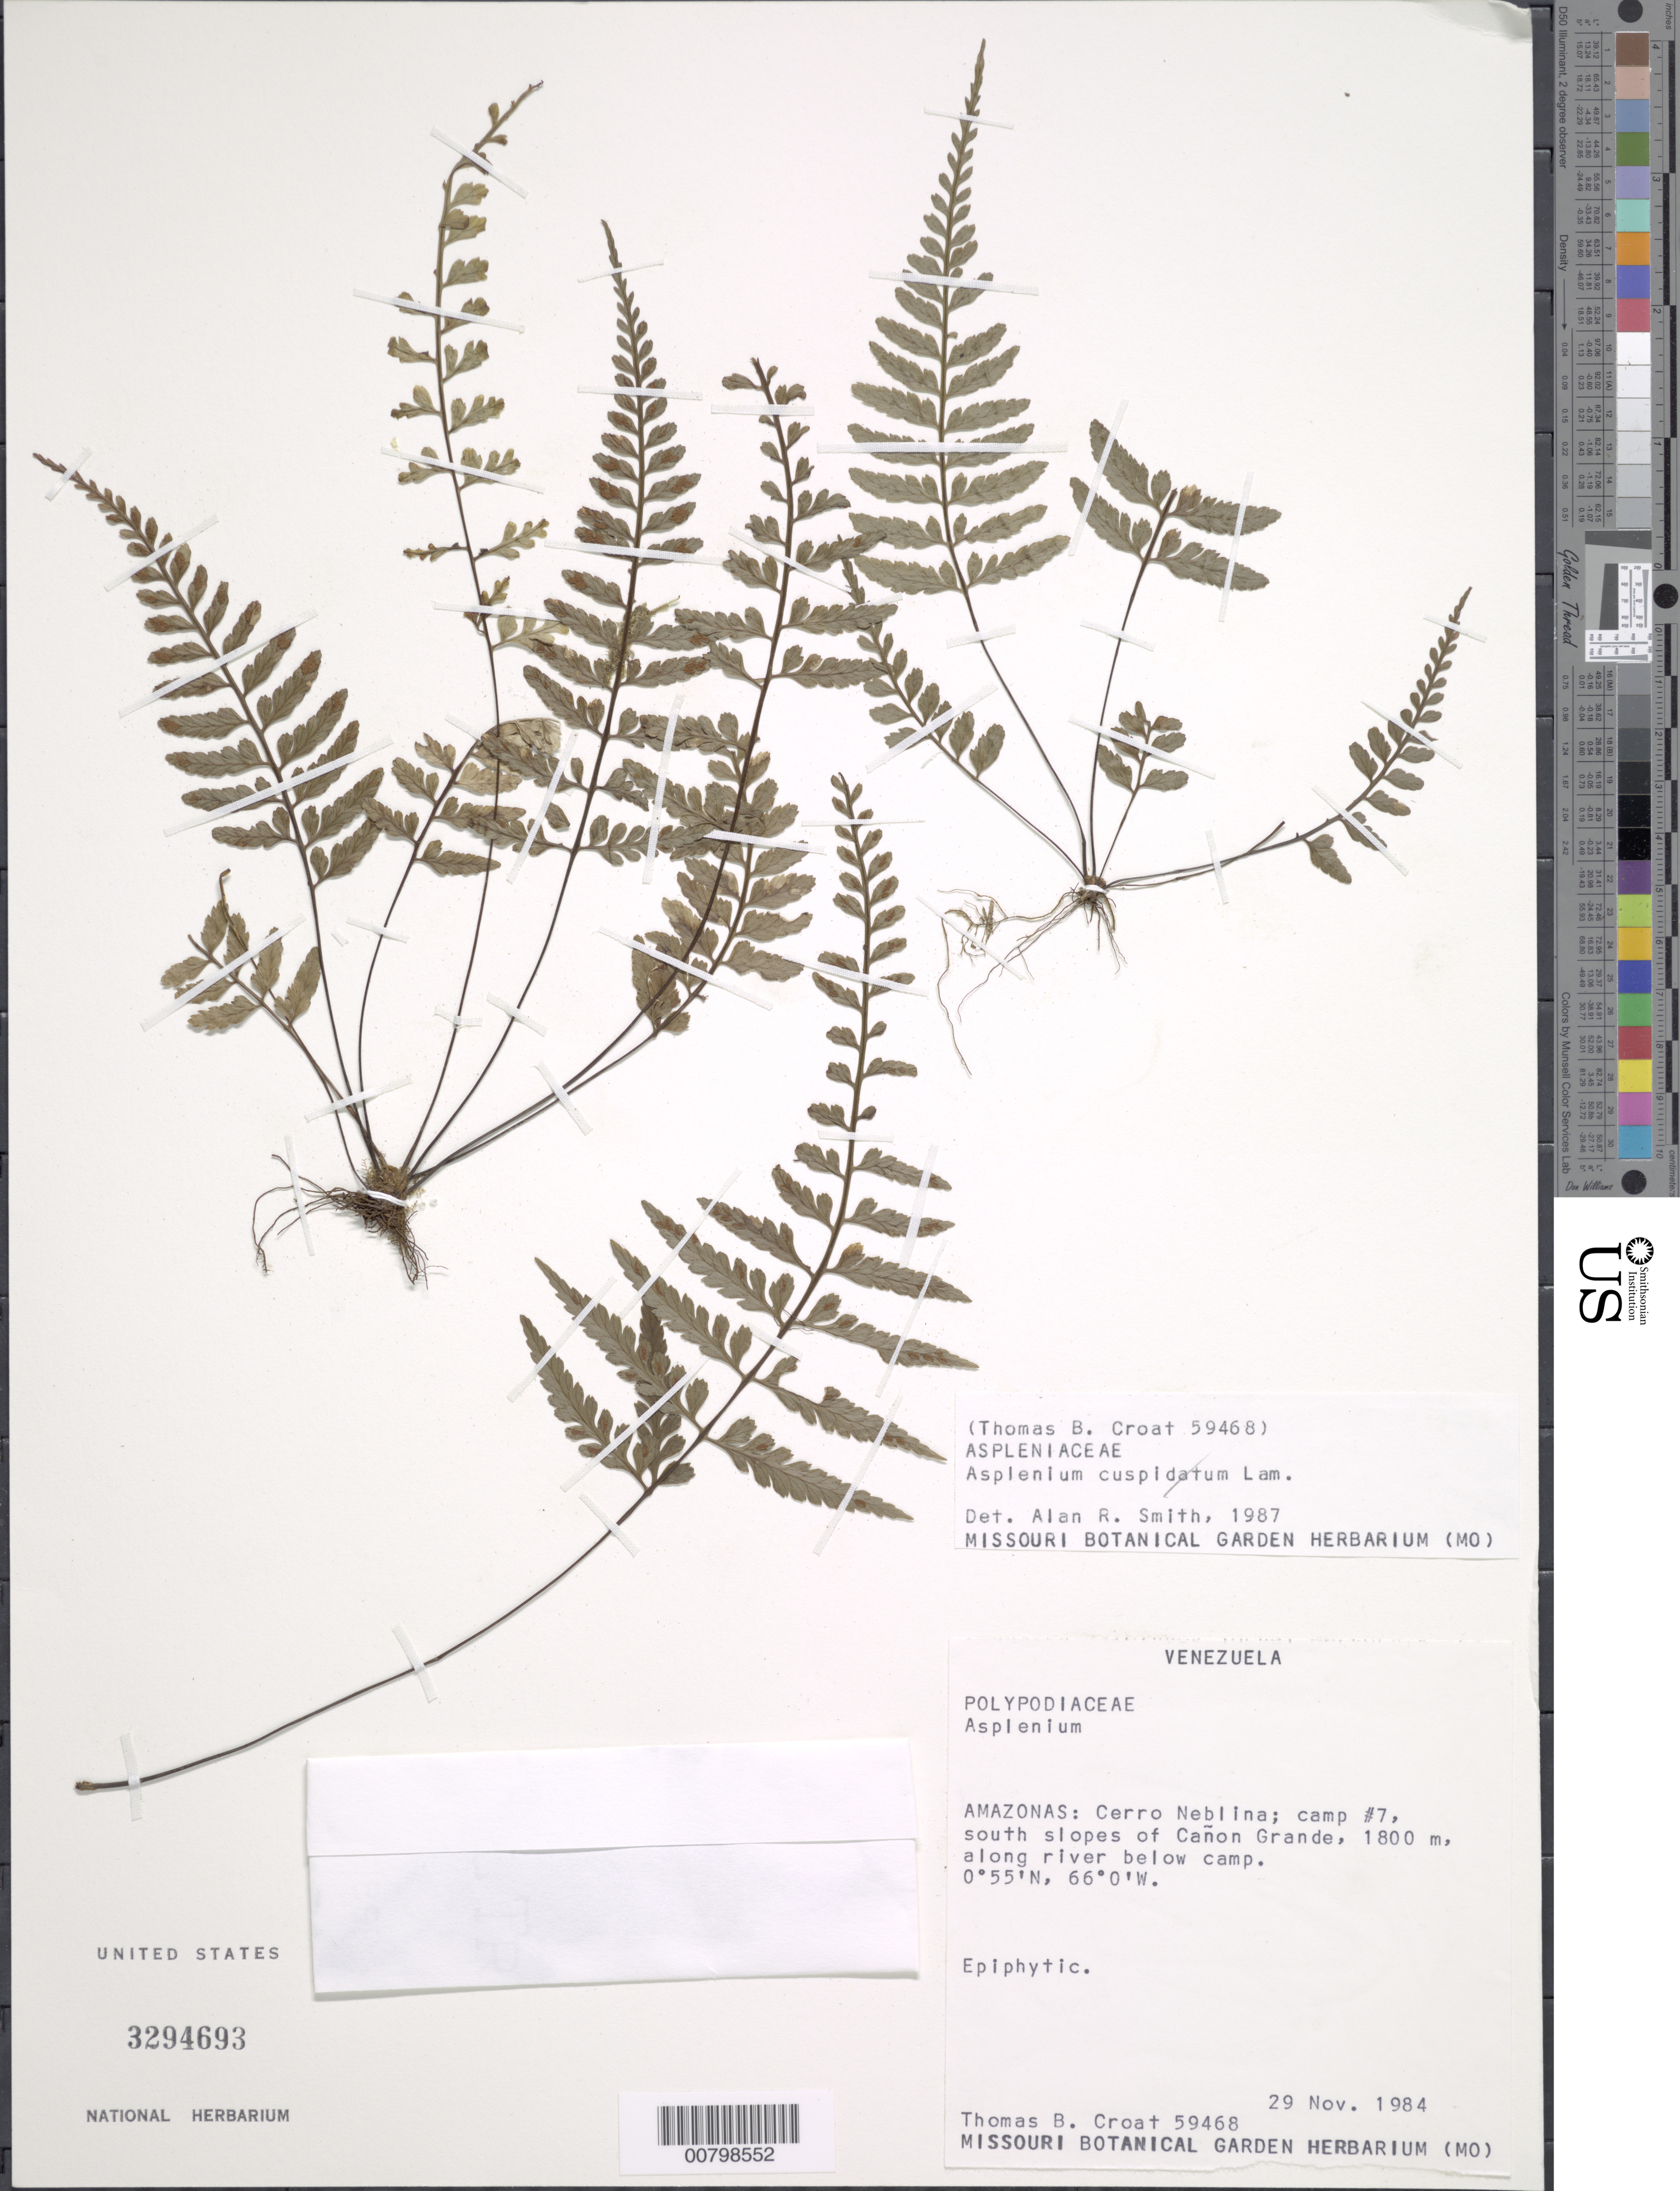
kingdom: Plantae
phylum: Tracheophyta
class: Polypodiopsida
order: Polypodiales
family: Aspleniaceae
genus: Asplenium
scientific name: Asplenium auritum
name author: Sw.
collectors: T. B. Croat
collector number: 59468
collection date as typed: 29-Nov-84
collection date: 1984-11-29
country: Venezuela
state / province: Amazonas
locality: Cerro Neblina, camp #7, S slopes of Cañon Grande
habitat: Along river below camp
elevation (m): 1800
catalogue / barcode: US 3294693